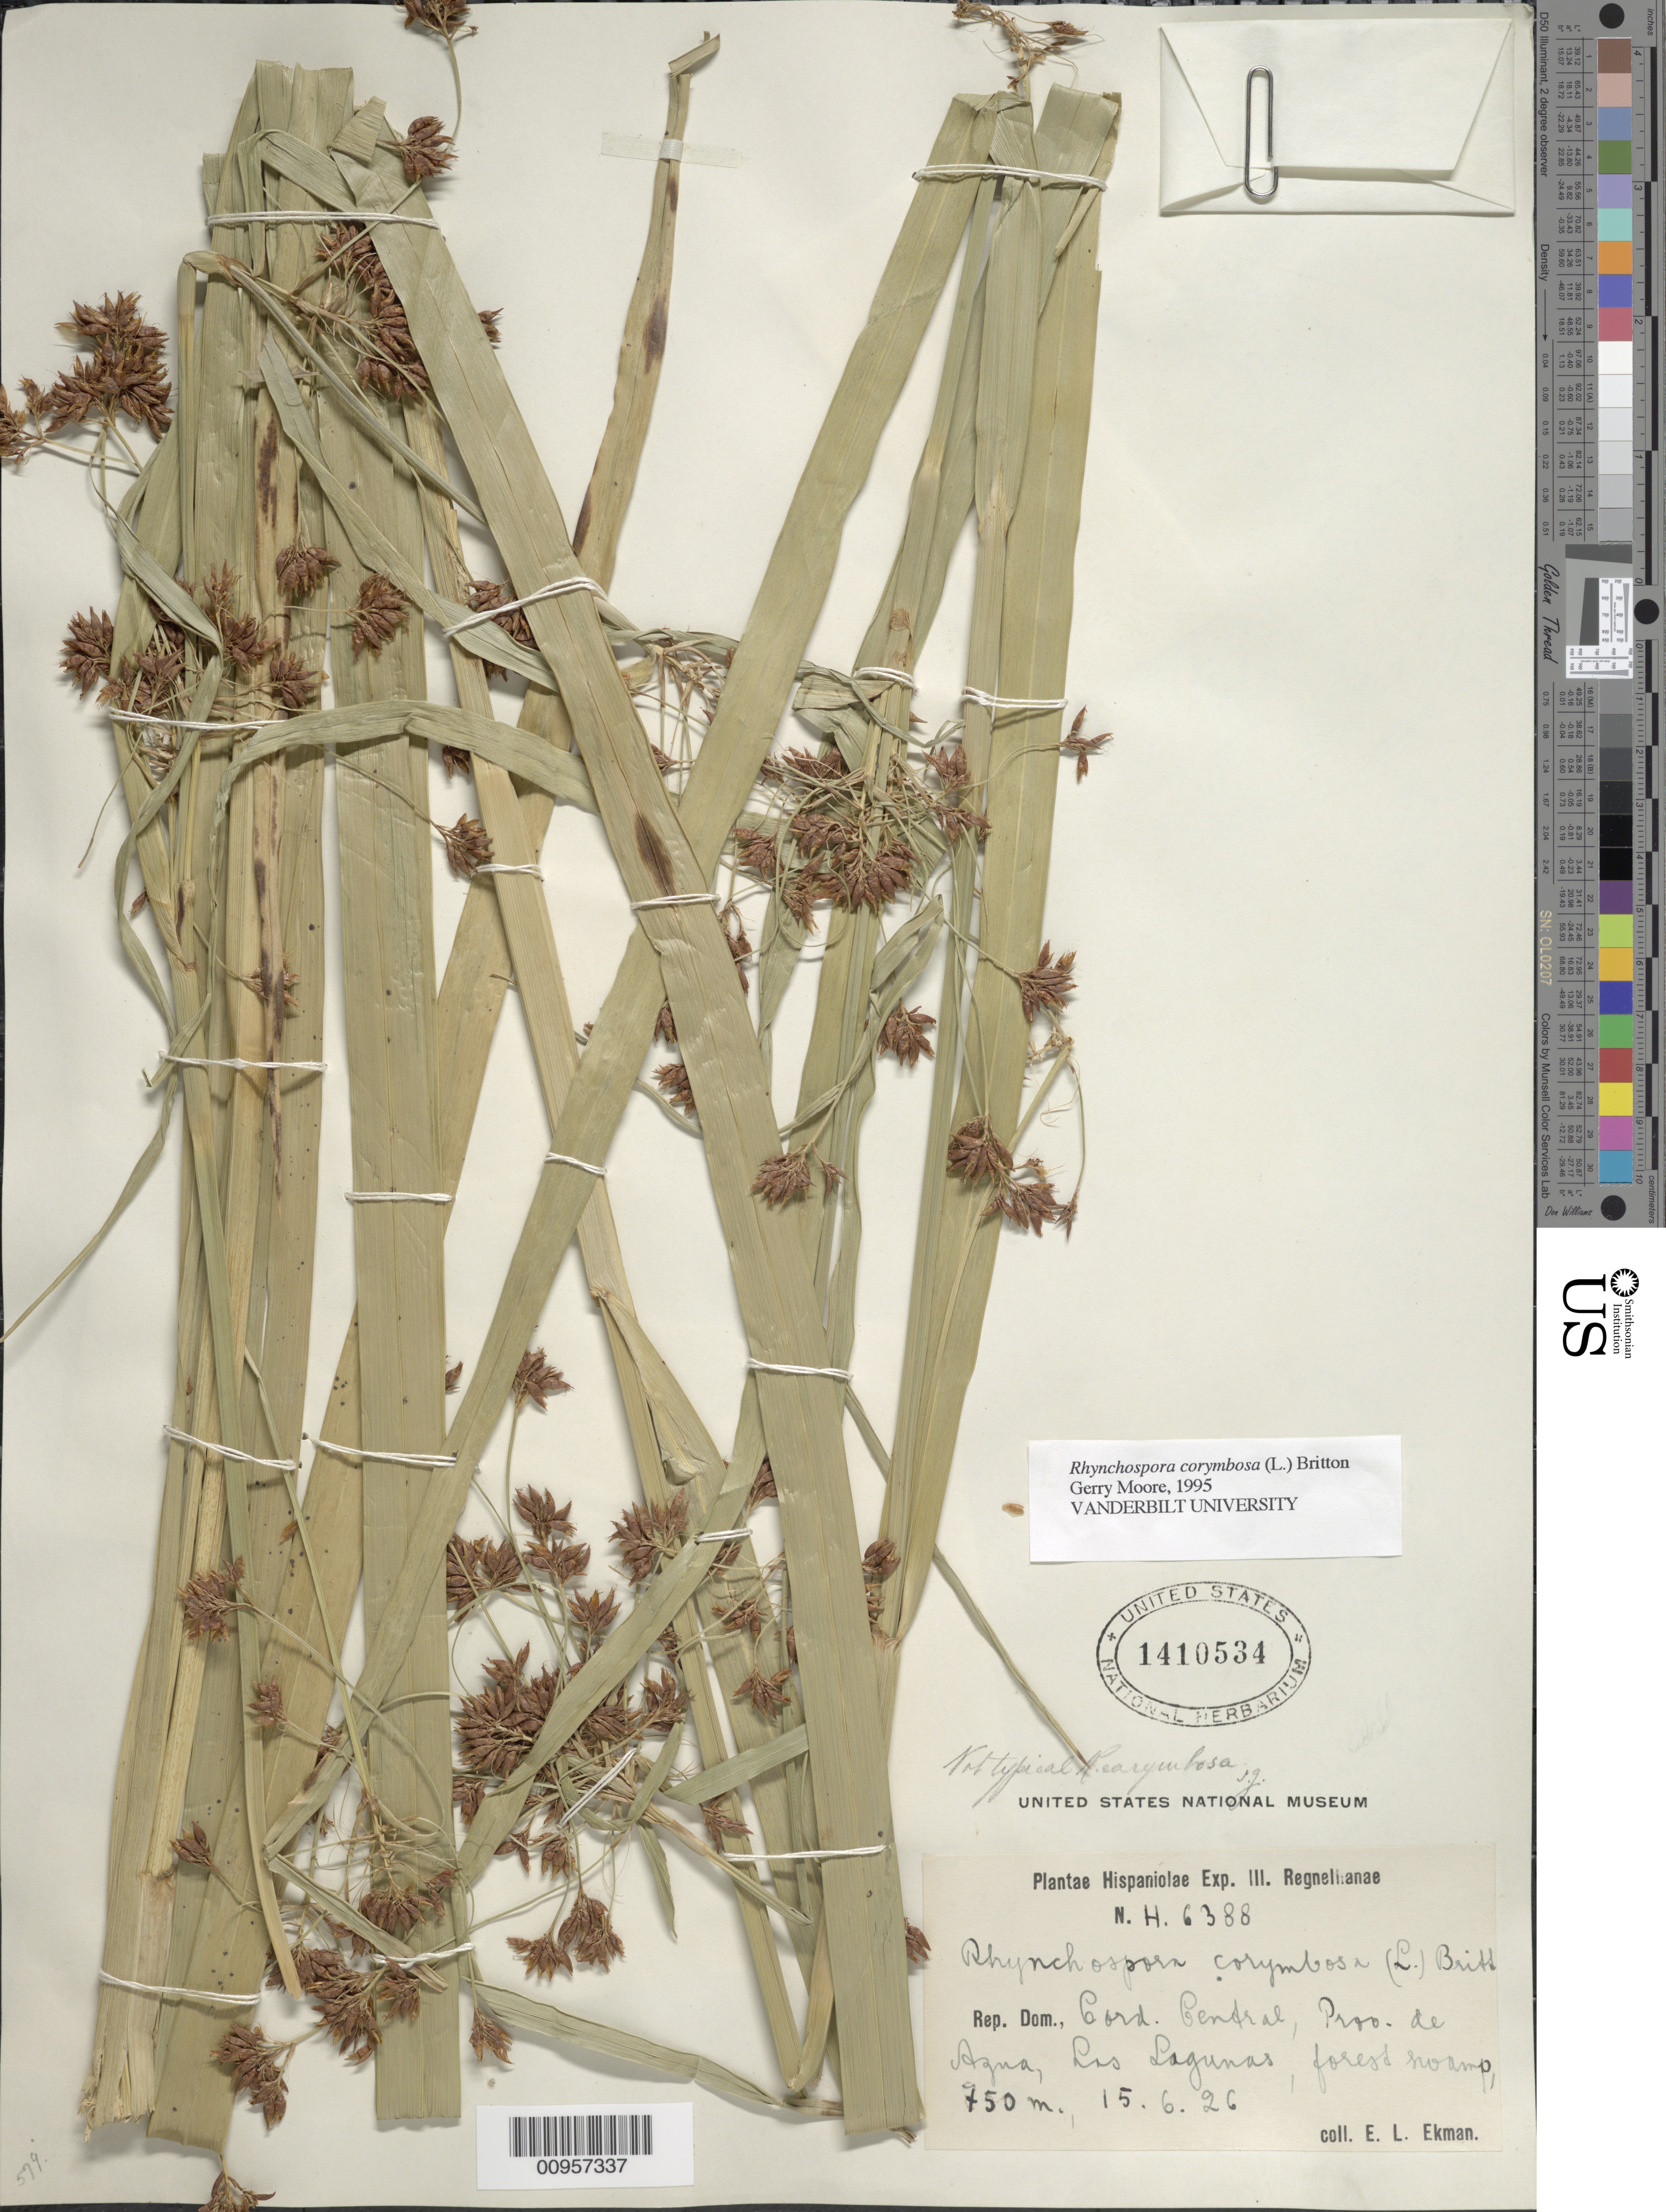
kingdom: Plantae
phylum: Tracheophyta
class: Liliopsida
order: Poales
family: Cyperaceae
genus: Rhynchospora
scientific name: Rhynchospora corymbosa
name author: (L.) Britton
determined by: Moore, G.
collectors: E. L. Ekman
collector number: H 6388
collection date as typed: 15 Jun 1926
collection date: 1926-06-15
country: Dominican Republic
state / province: Azua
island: Hispaniola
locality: Cordillera Central, Los Lagunas, forest swamp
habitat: Forest swamp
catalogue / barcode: US 1410534